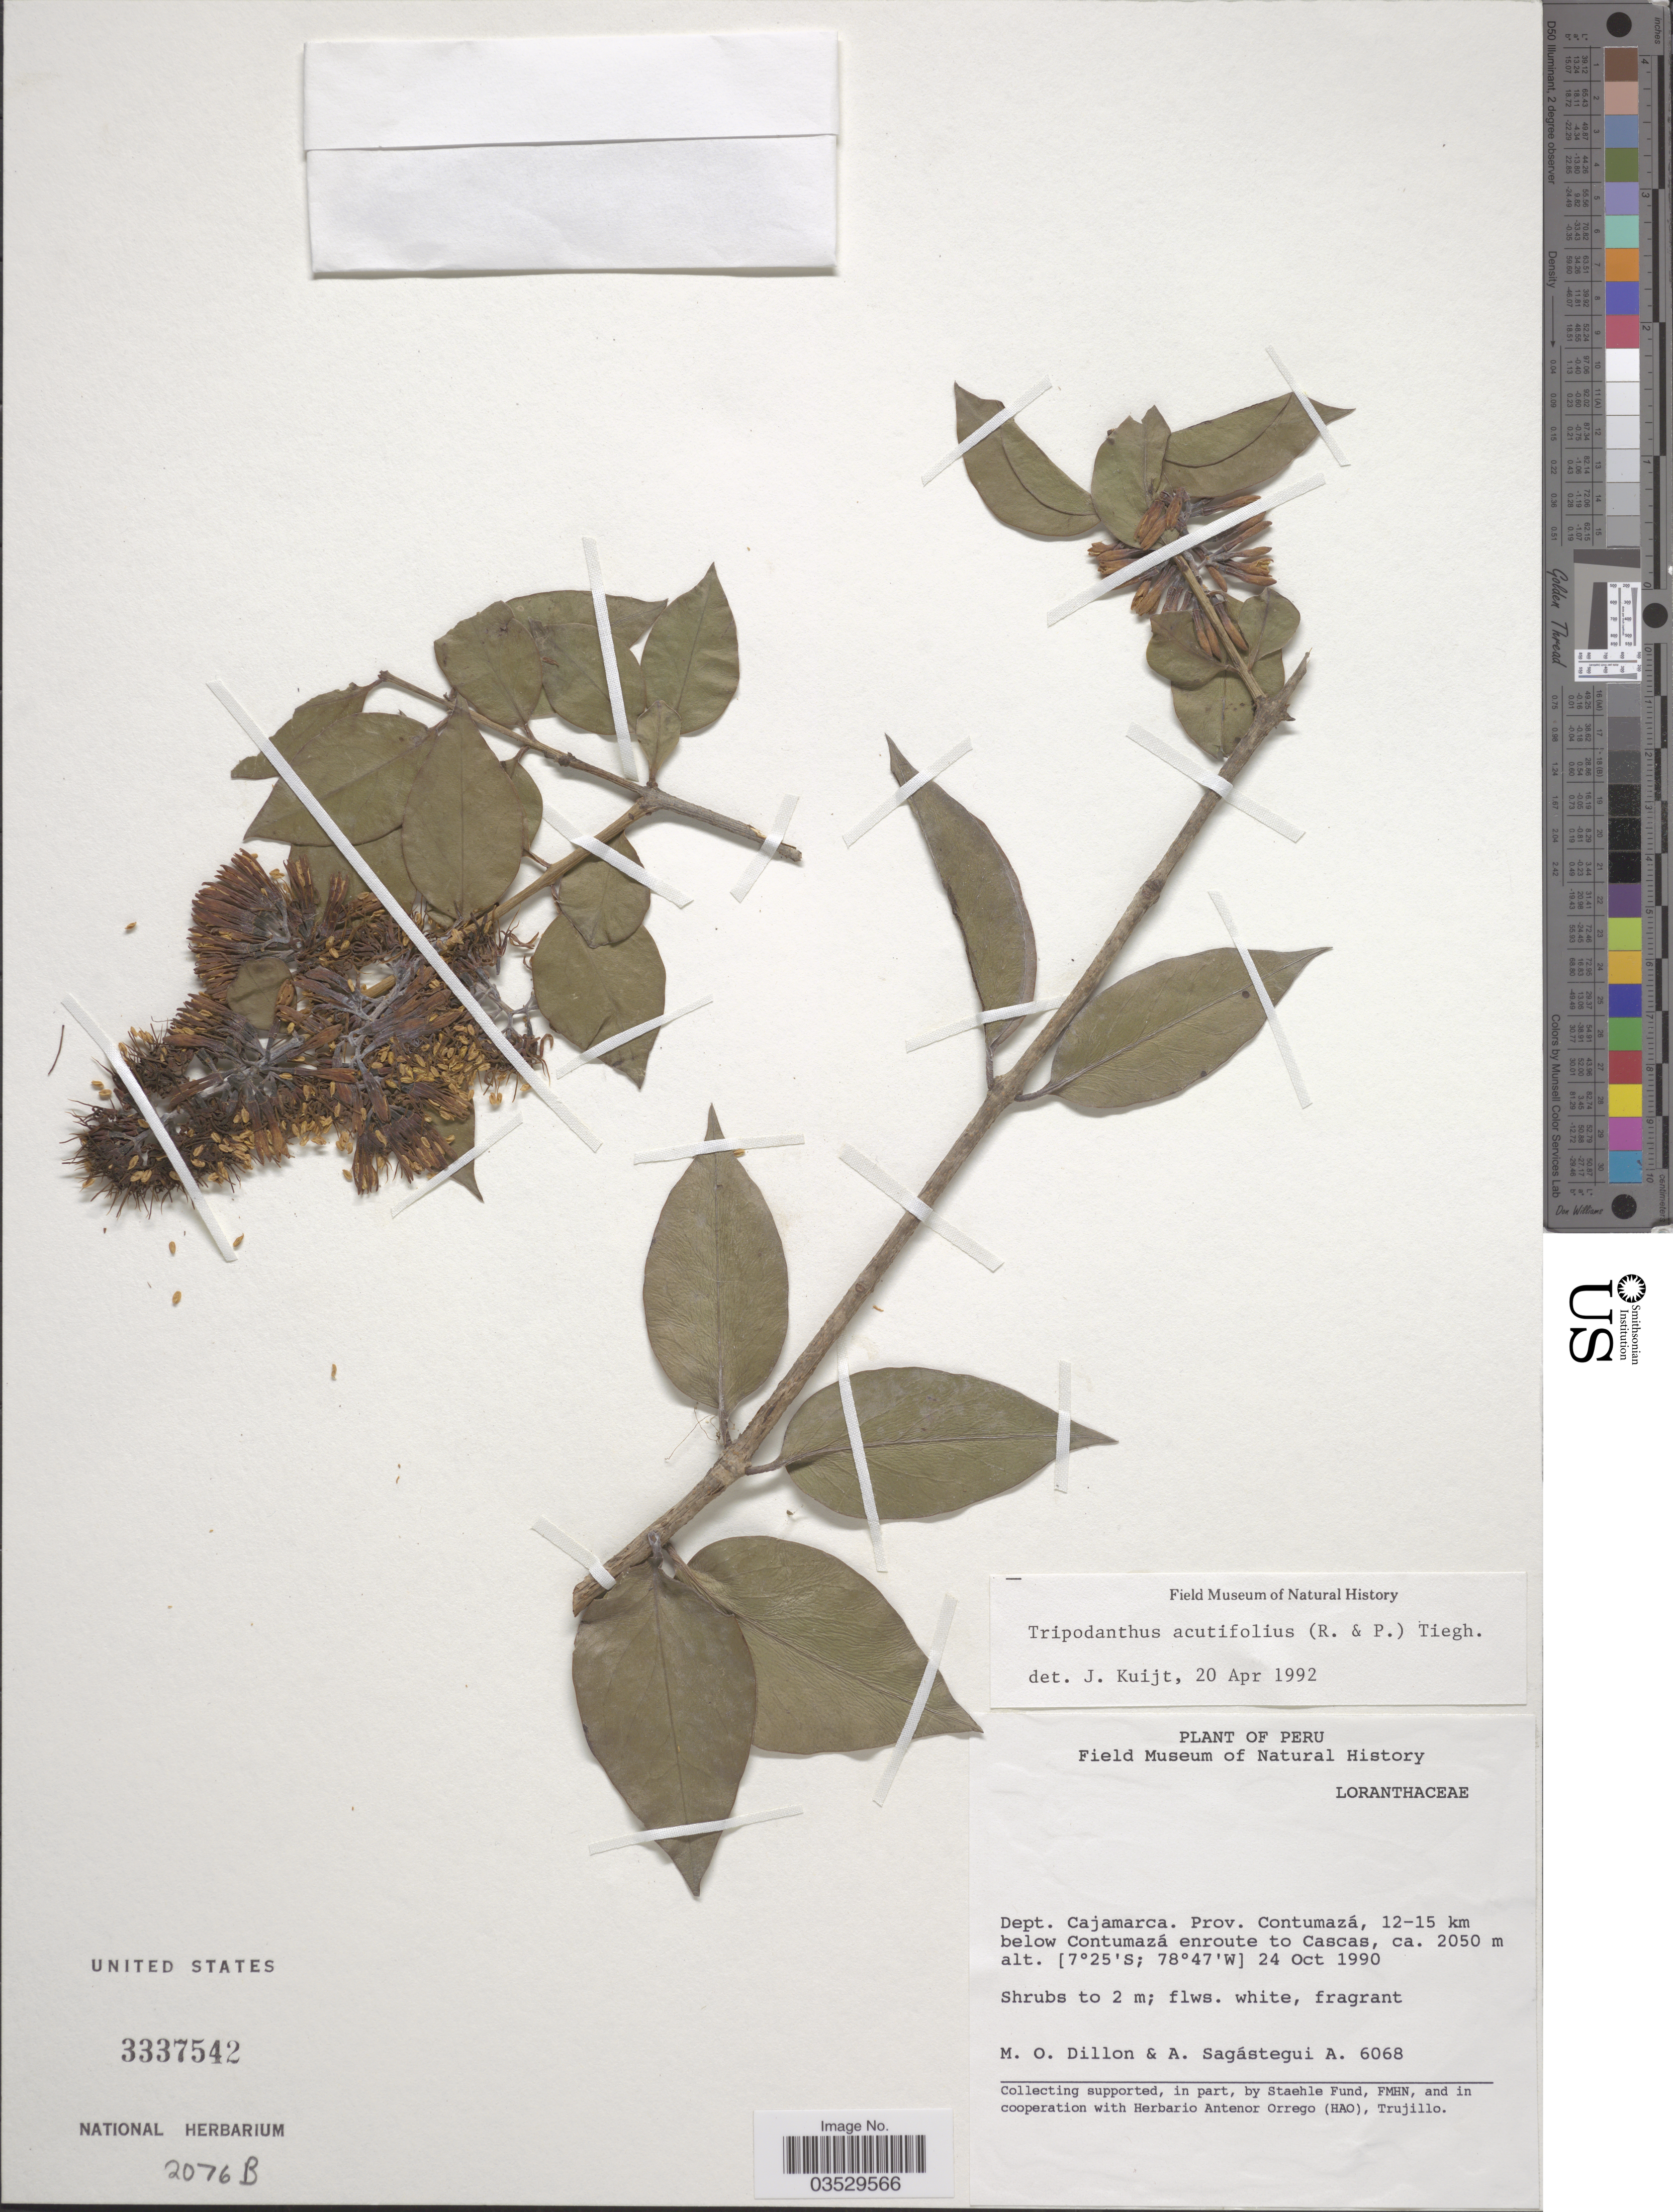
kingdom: Plantae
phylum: Tracheophyta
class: Magnoliopsida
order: Santalales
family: Loranthaceae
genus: Tripodanthus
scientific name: Tripodanthus acutifolius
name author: Tiegh.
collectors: M. O. Dillon & A. Sagástegui A.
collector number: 6068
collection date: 1990-10-24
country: Peru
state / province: Cajamarca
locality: Dept. Cajamarca. Prov. Contumazá, 12-15 km below Contumazá enroute to Cascas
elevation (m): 2050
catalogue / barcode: US 3337542